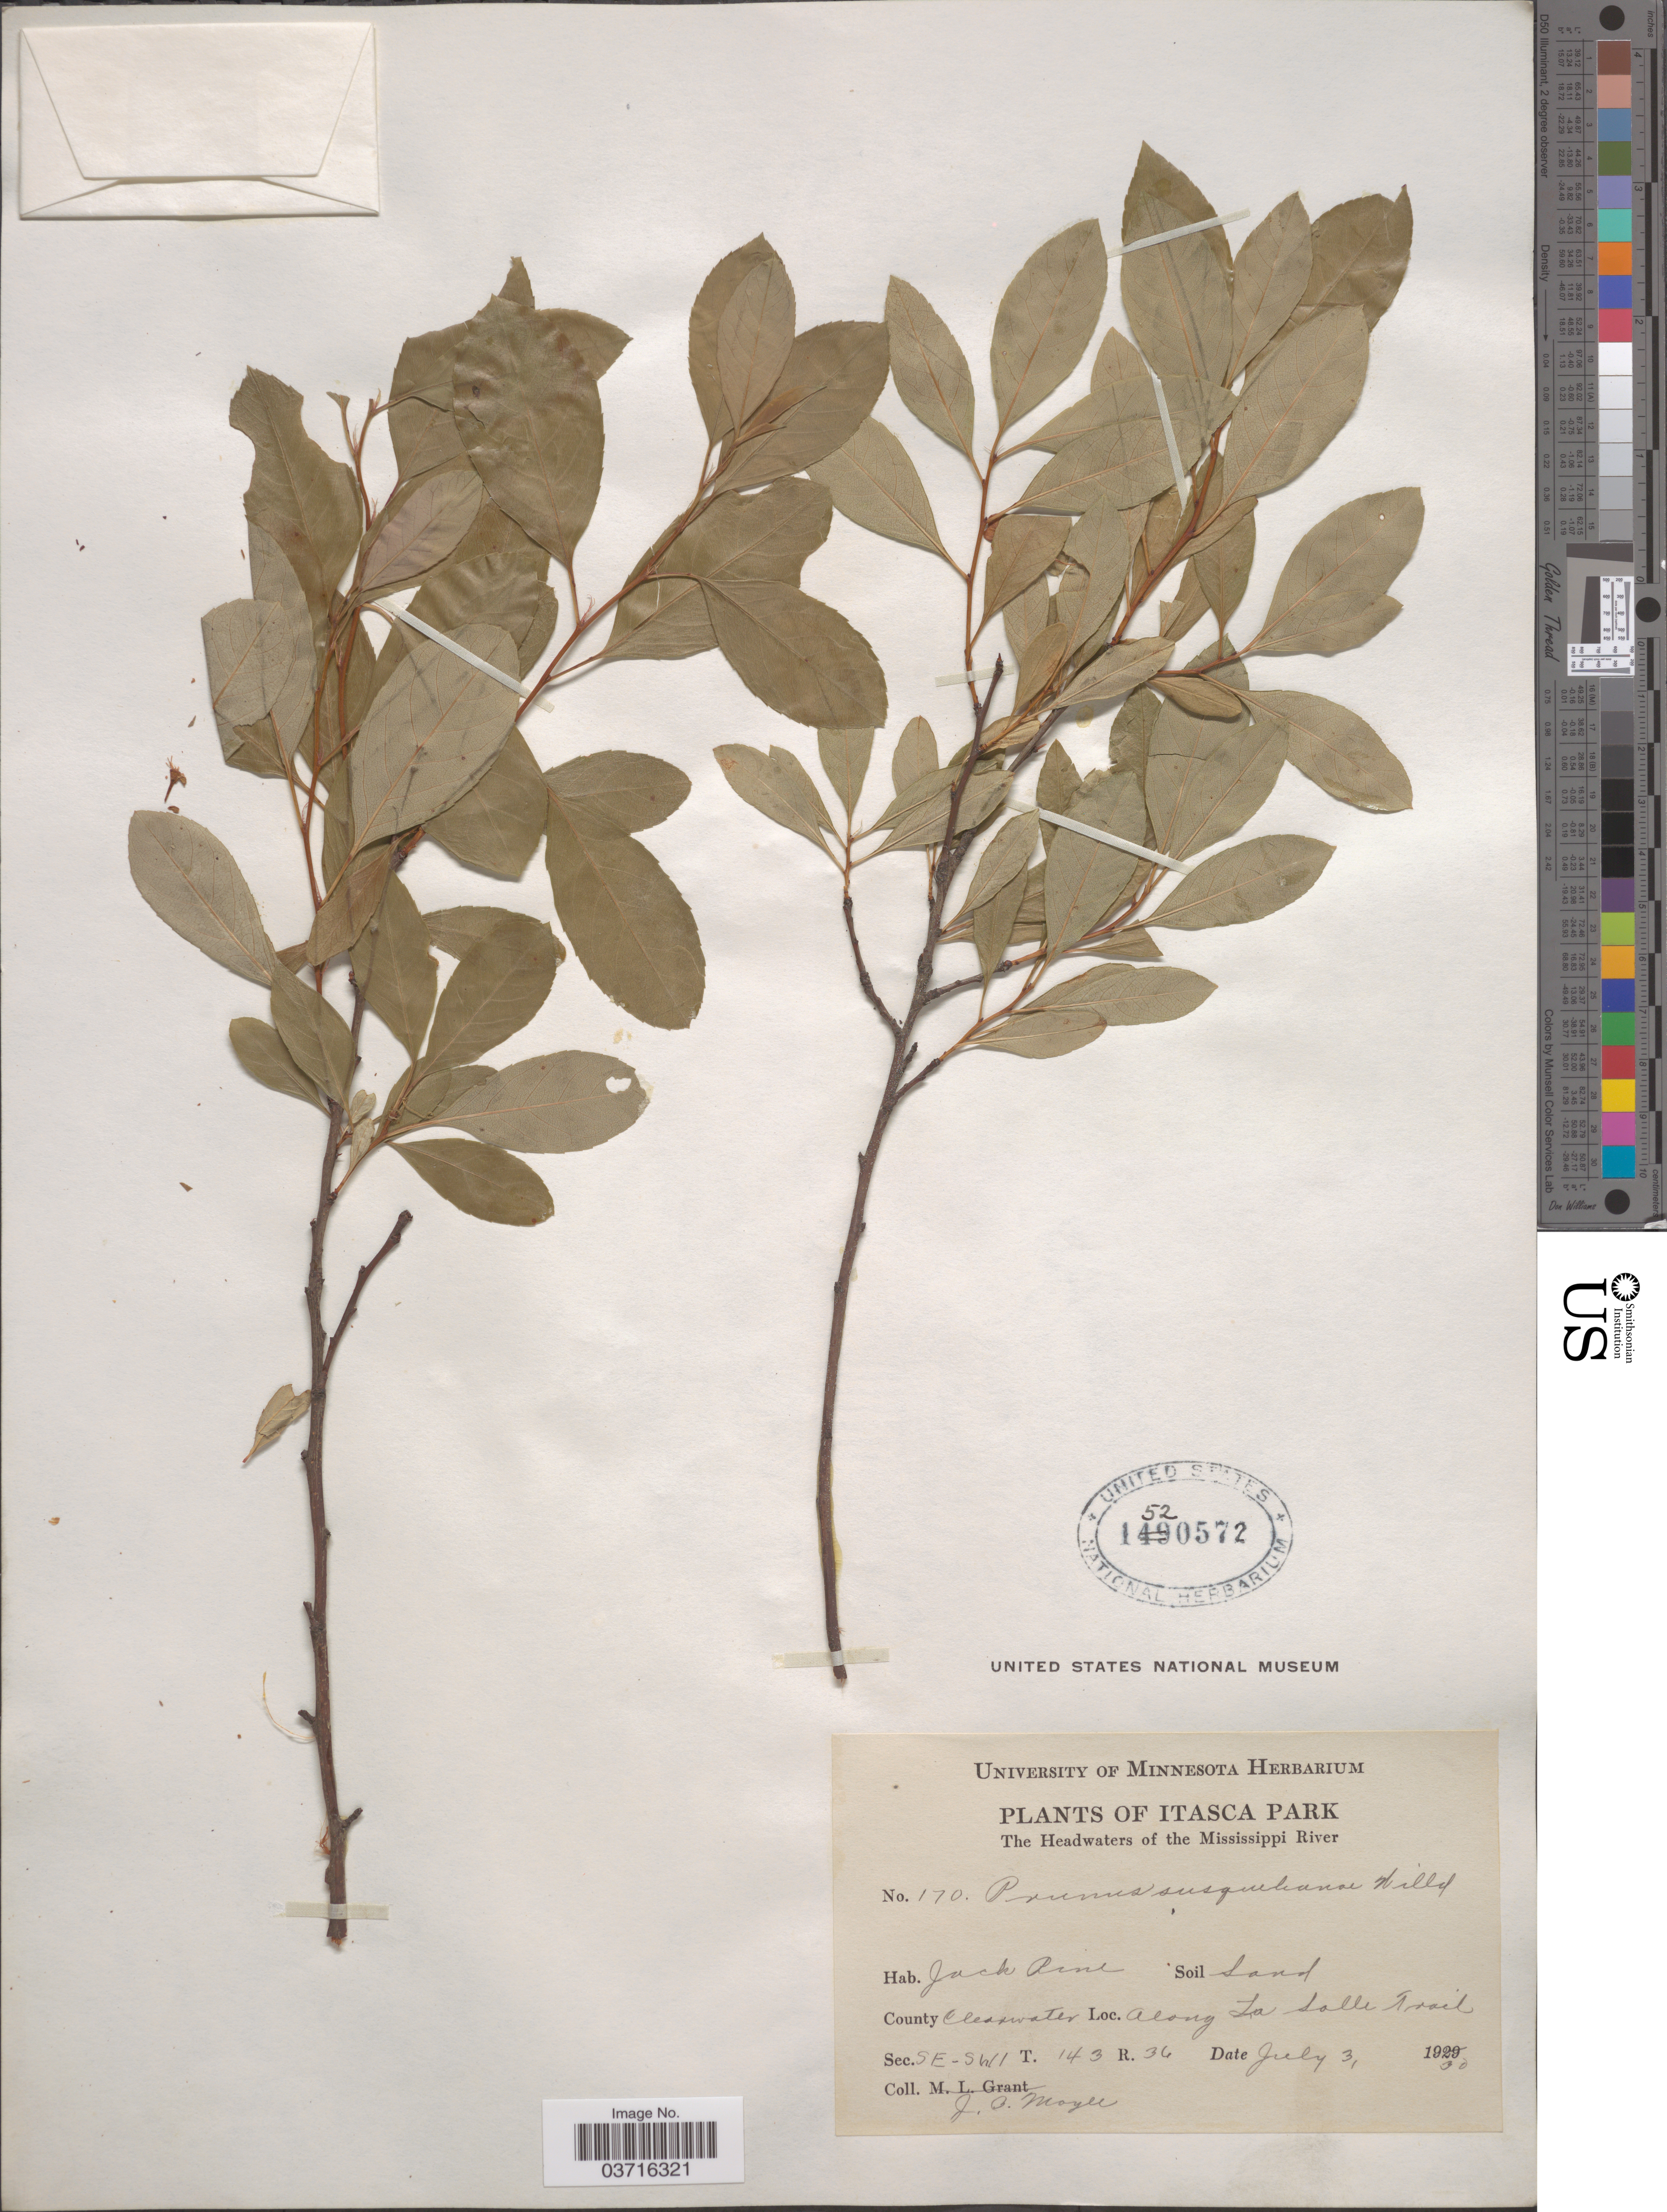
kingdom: Plantae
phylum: Tracheophyta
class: Magnoliopsida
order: Rosales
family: Rosaceae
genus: Prunus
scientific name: Prunus pumila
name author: L.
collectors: J. Moyer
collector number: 170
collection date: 1930-07-03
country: United States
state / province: Minnesota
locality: Itasca Park. The Headwaters of the Mississippi River. Jack Pine. [unsure placement] County Clearwater. Along La Salle Trail. Sec. SE-SW1 T. 143 R. 36.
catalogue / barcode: US 1520572